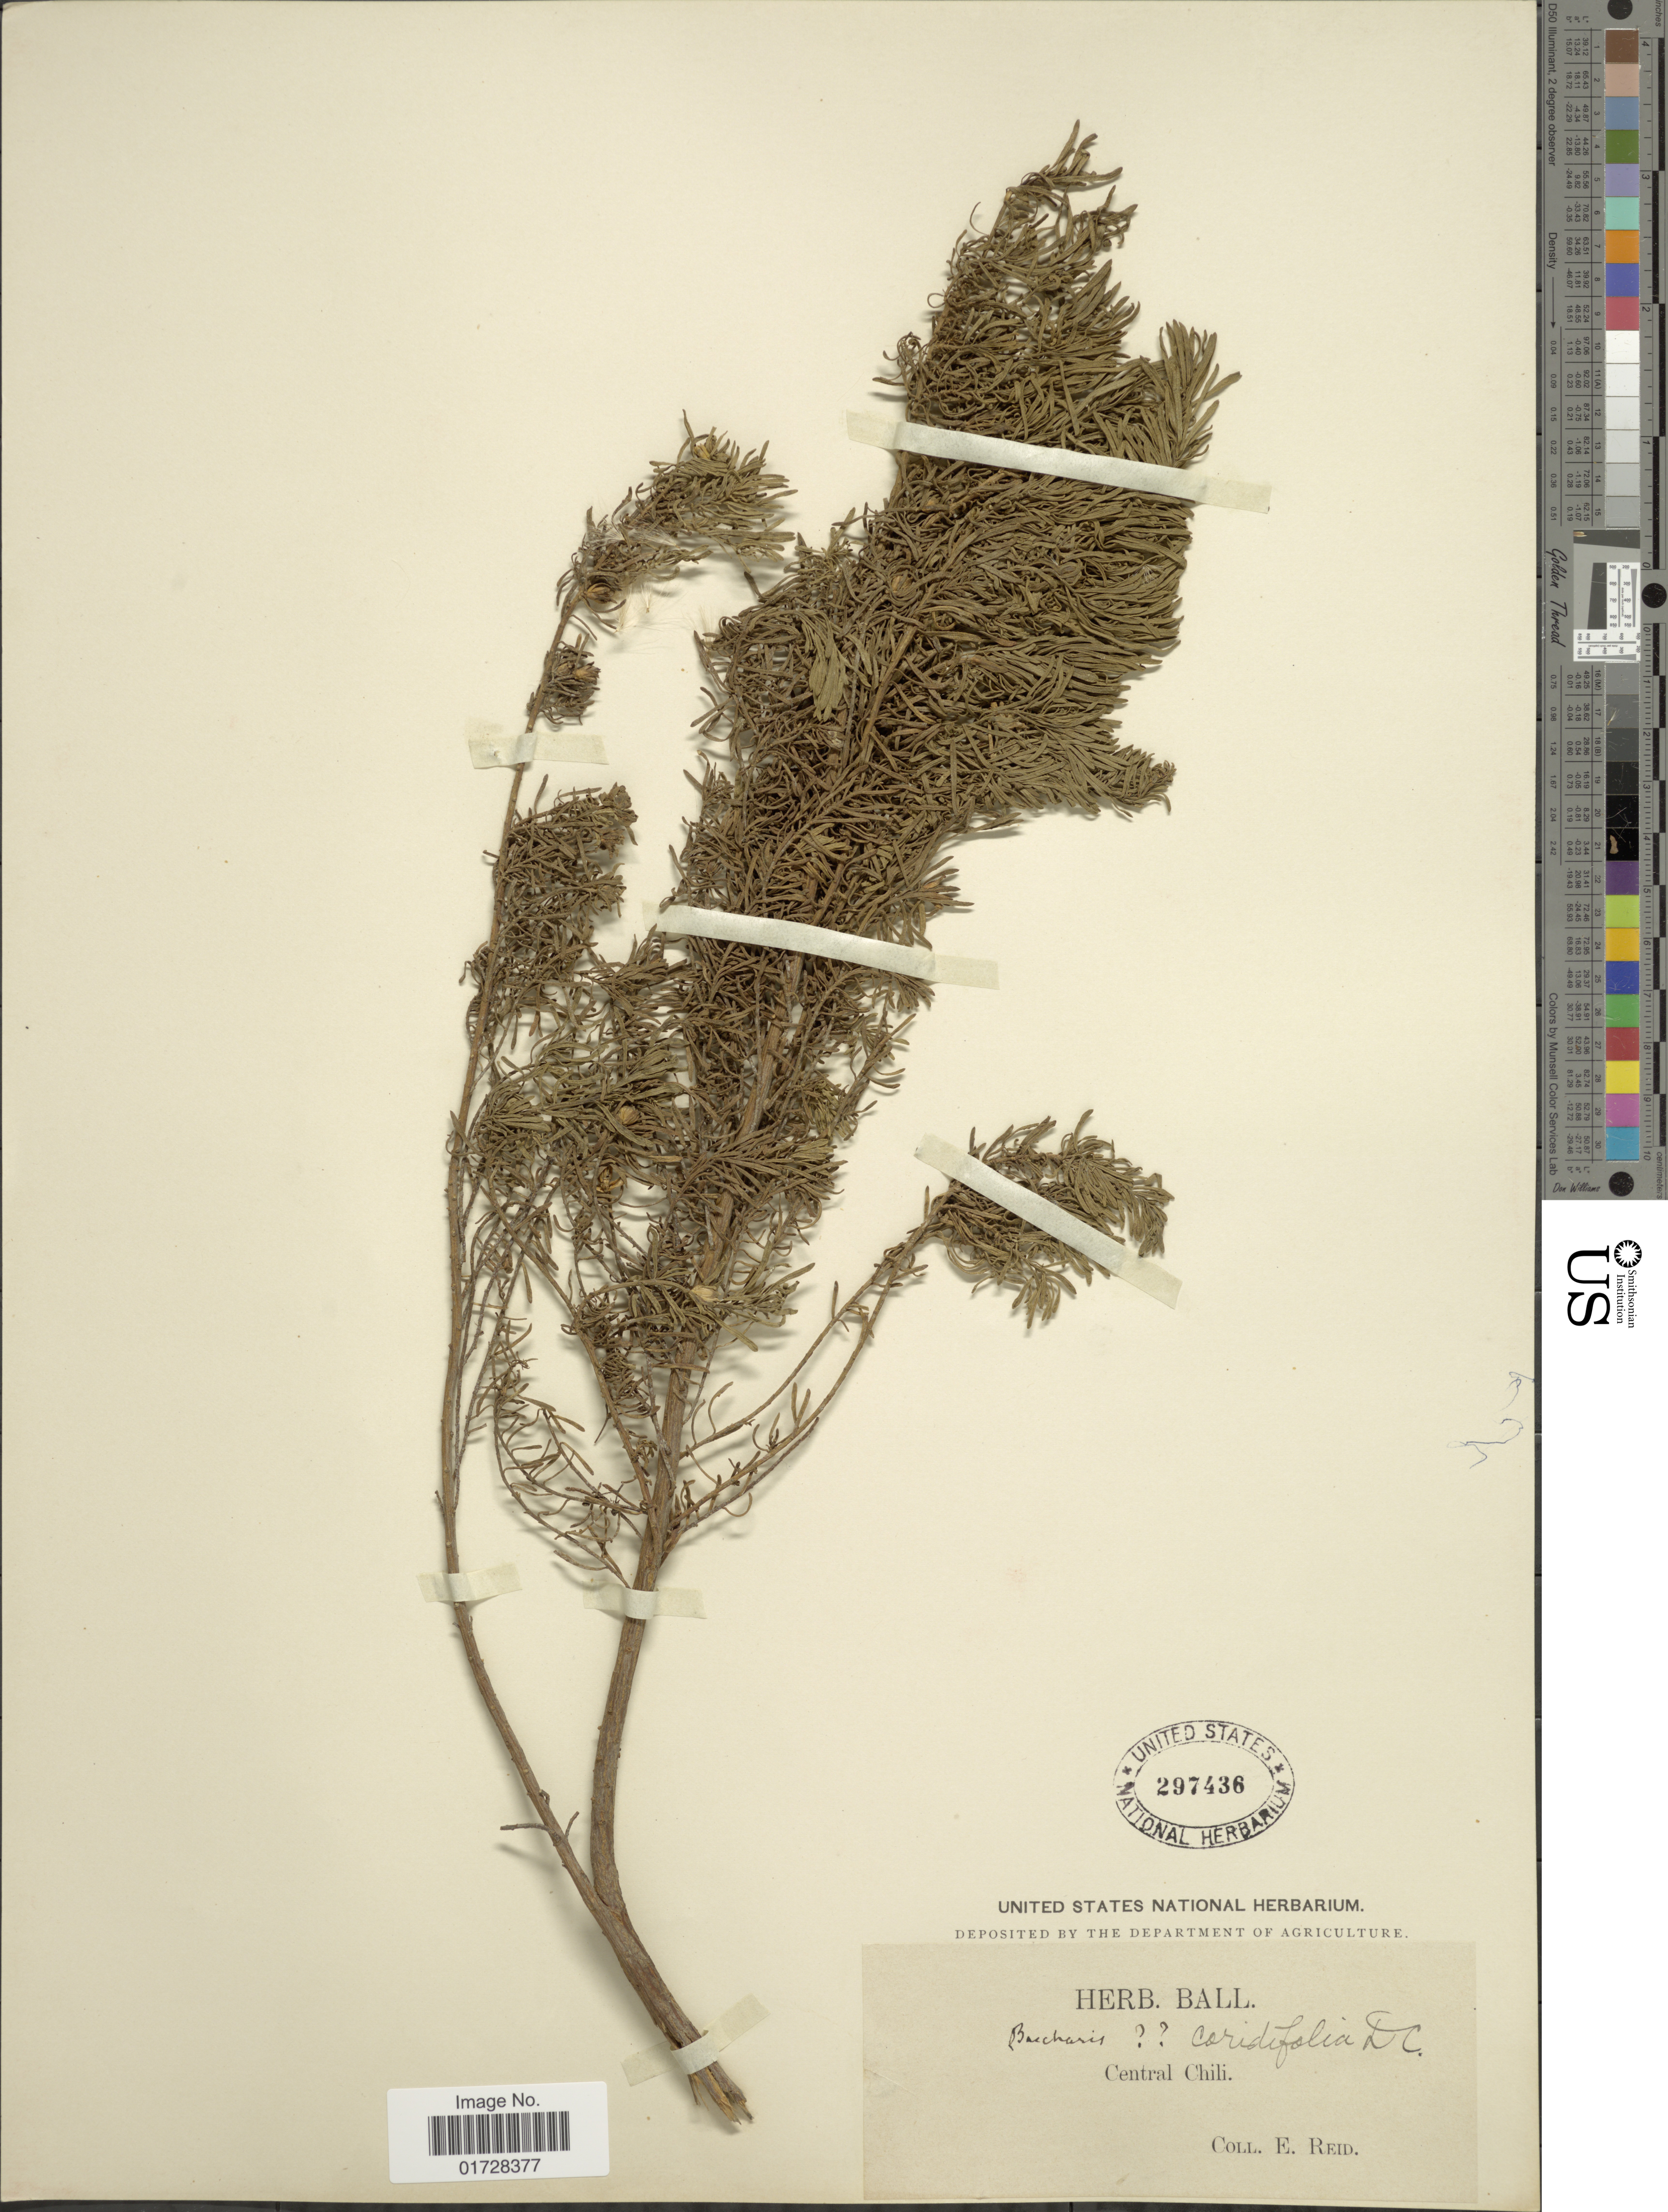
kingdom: Plantae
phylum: Tracheophyta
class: Magnoliopsida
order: Asterales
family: Asteraceae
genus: Baccharis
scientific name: Baccharis sp.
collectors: E. Reid.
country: Chile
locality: Central Chile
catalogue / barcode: US 297436